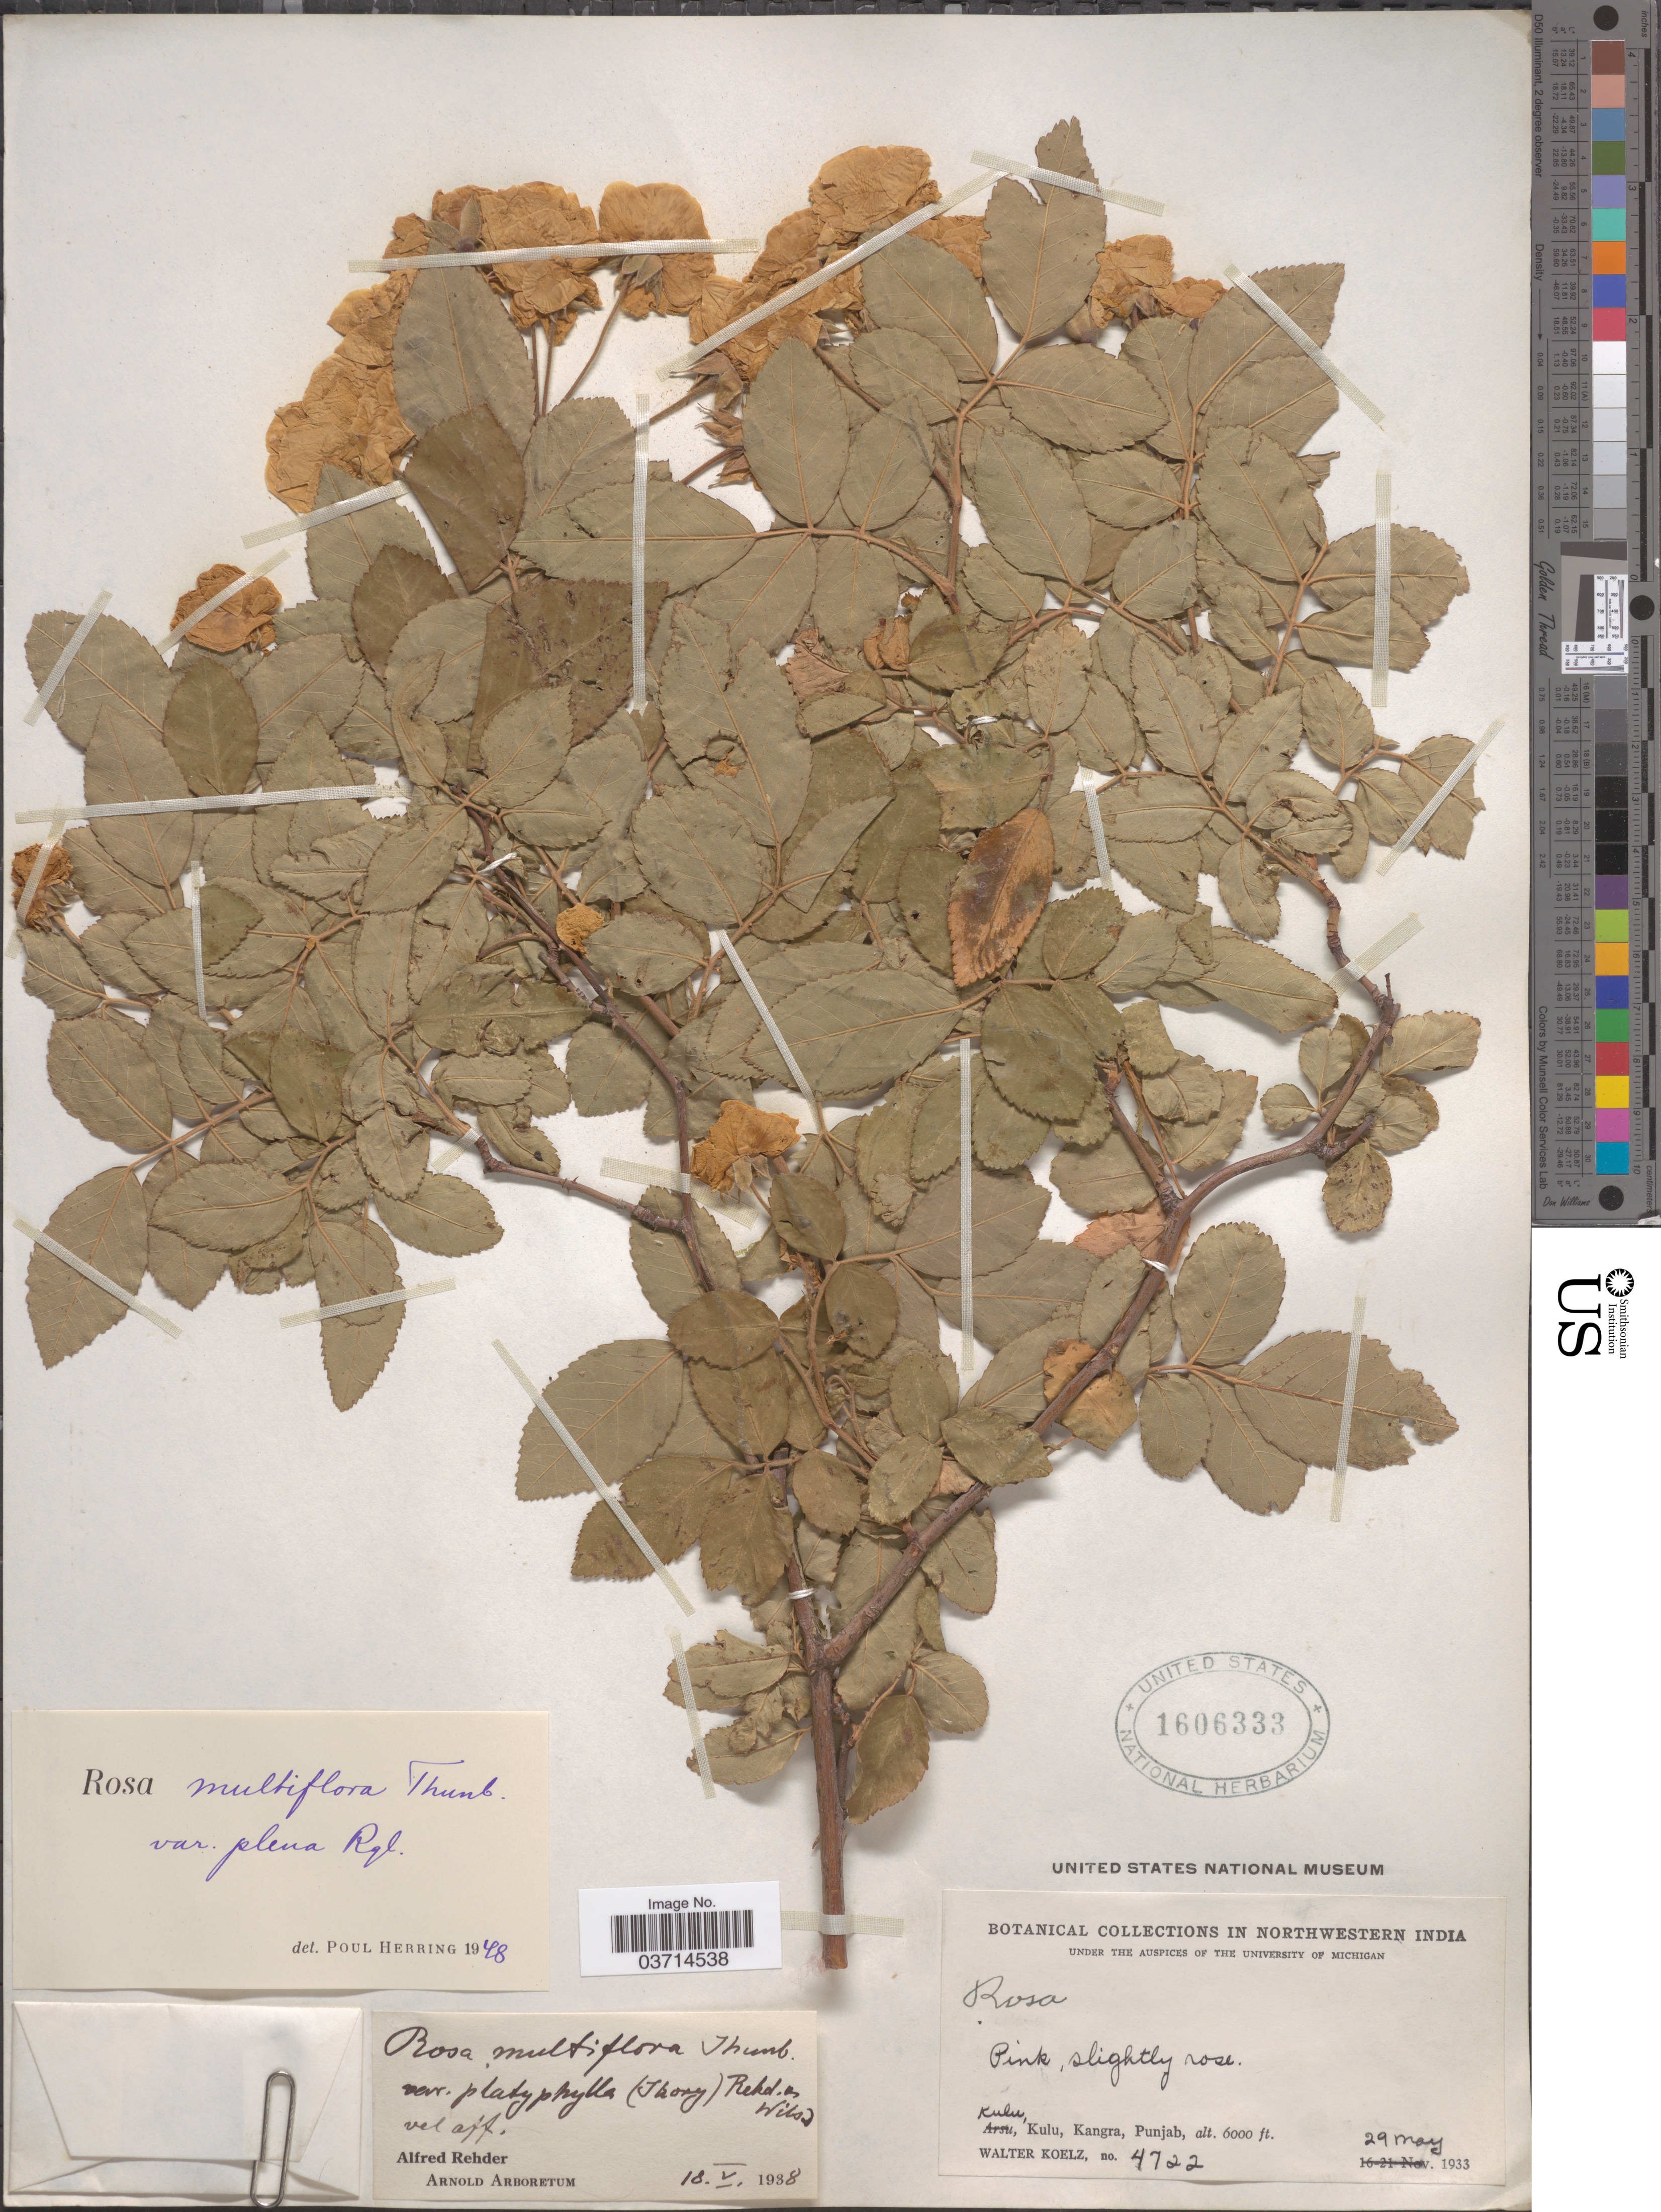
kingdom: Plantae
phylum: Tracheophyta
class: Magnoliopsida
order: Rosales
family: Rosaceae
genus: Rosa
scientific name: Rosa multiflora var. plena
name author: Regel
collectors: W. N. Koelz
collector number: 4722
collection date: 1933-05-29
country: India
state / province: Punjab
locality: Northwestern India. Kulu, Kulu, Kangra.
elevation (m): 1829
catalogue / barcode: US 1606333